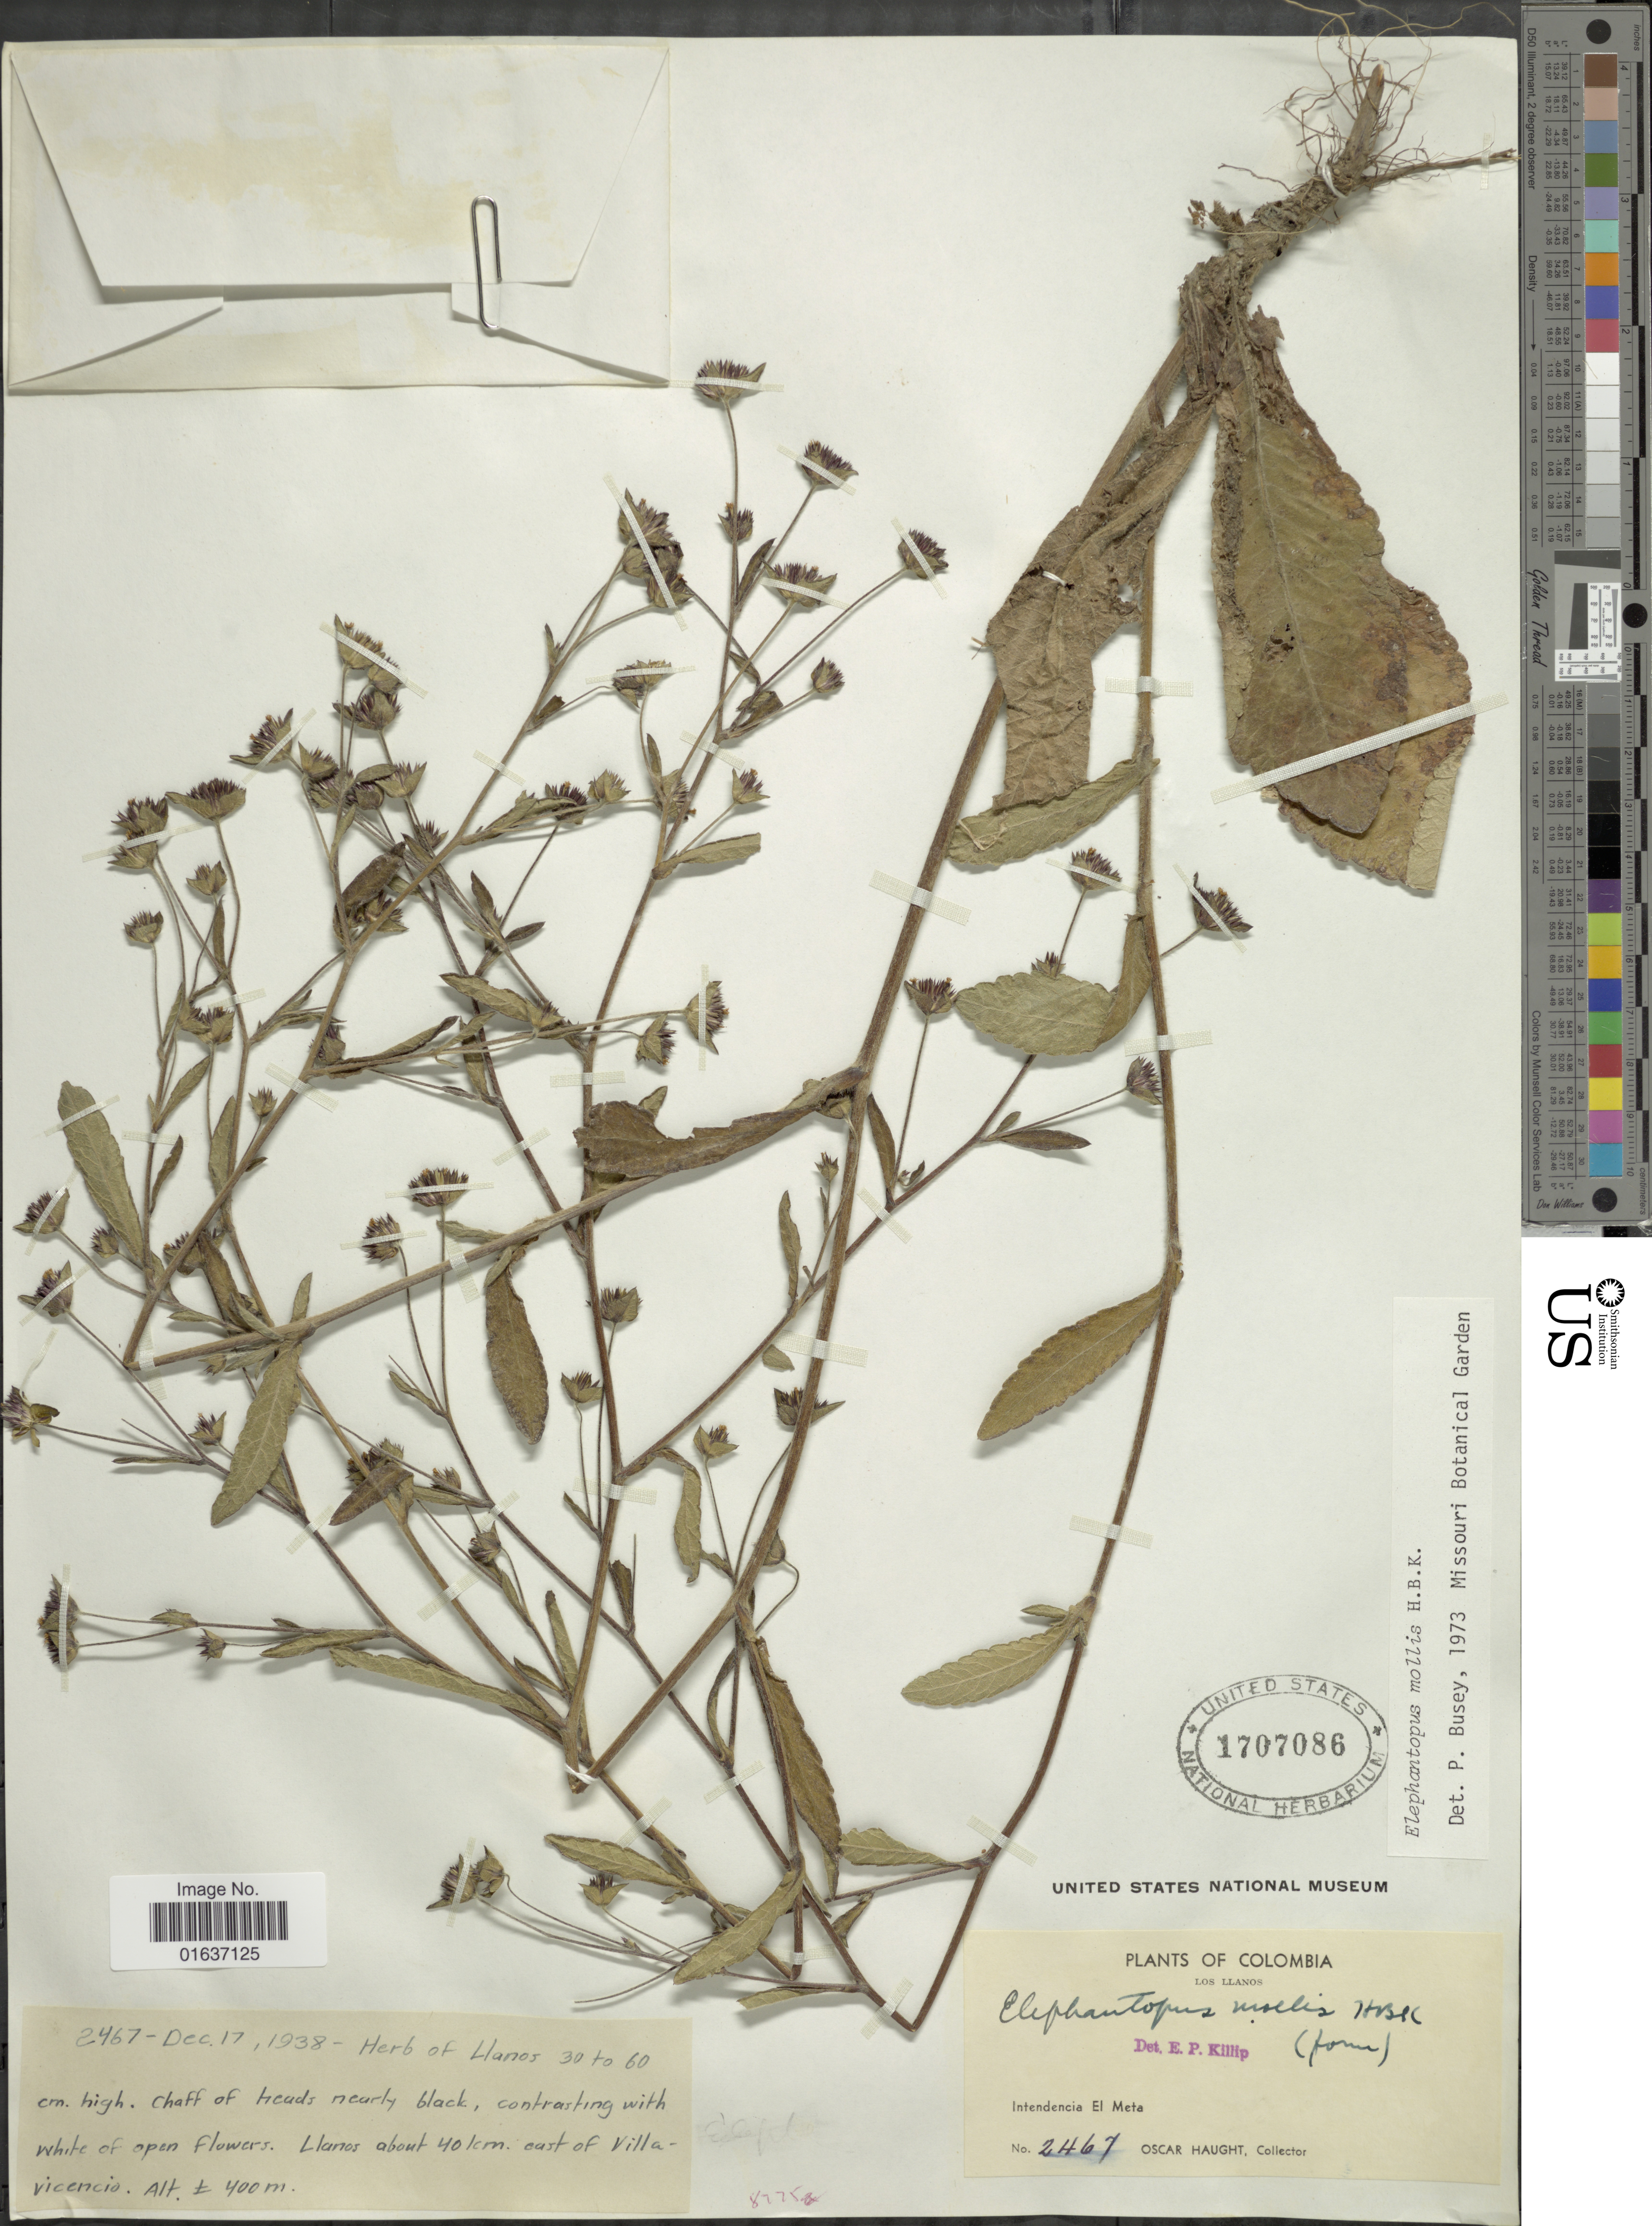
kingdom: Plantae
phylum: Tracheophyta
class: Magnoliopsida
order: Asterales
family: Asteraceae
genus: Elephantopus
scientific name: Elephantopus mollis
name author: Kunth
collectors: O. L. Haught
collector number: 2467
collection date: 1938-12-17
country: Colombia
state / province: Meta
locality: Los Llanos, Intendenci El Meta, Llanos about 40 km. east of Villa-vicencio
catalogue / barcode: US 1707086